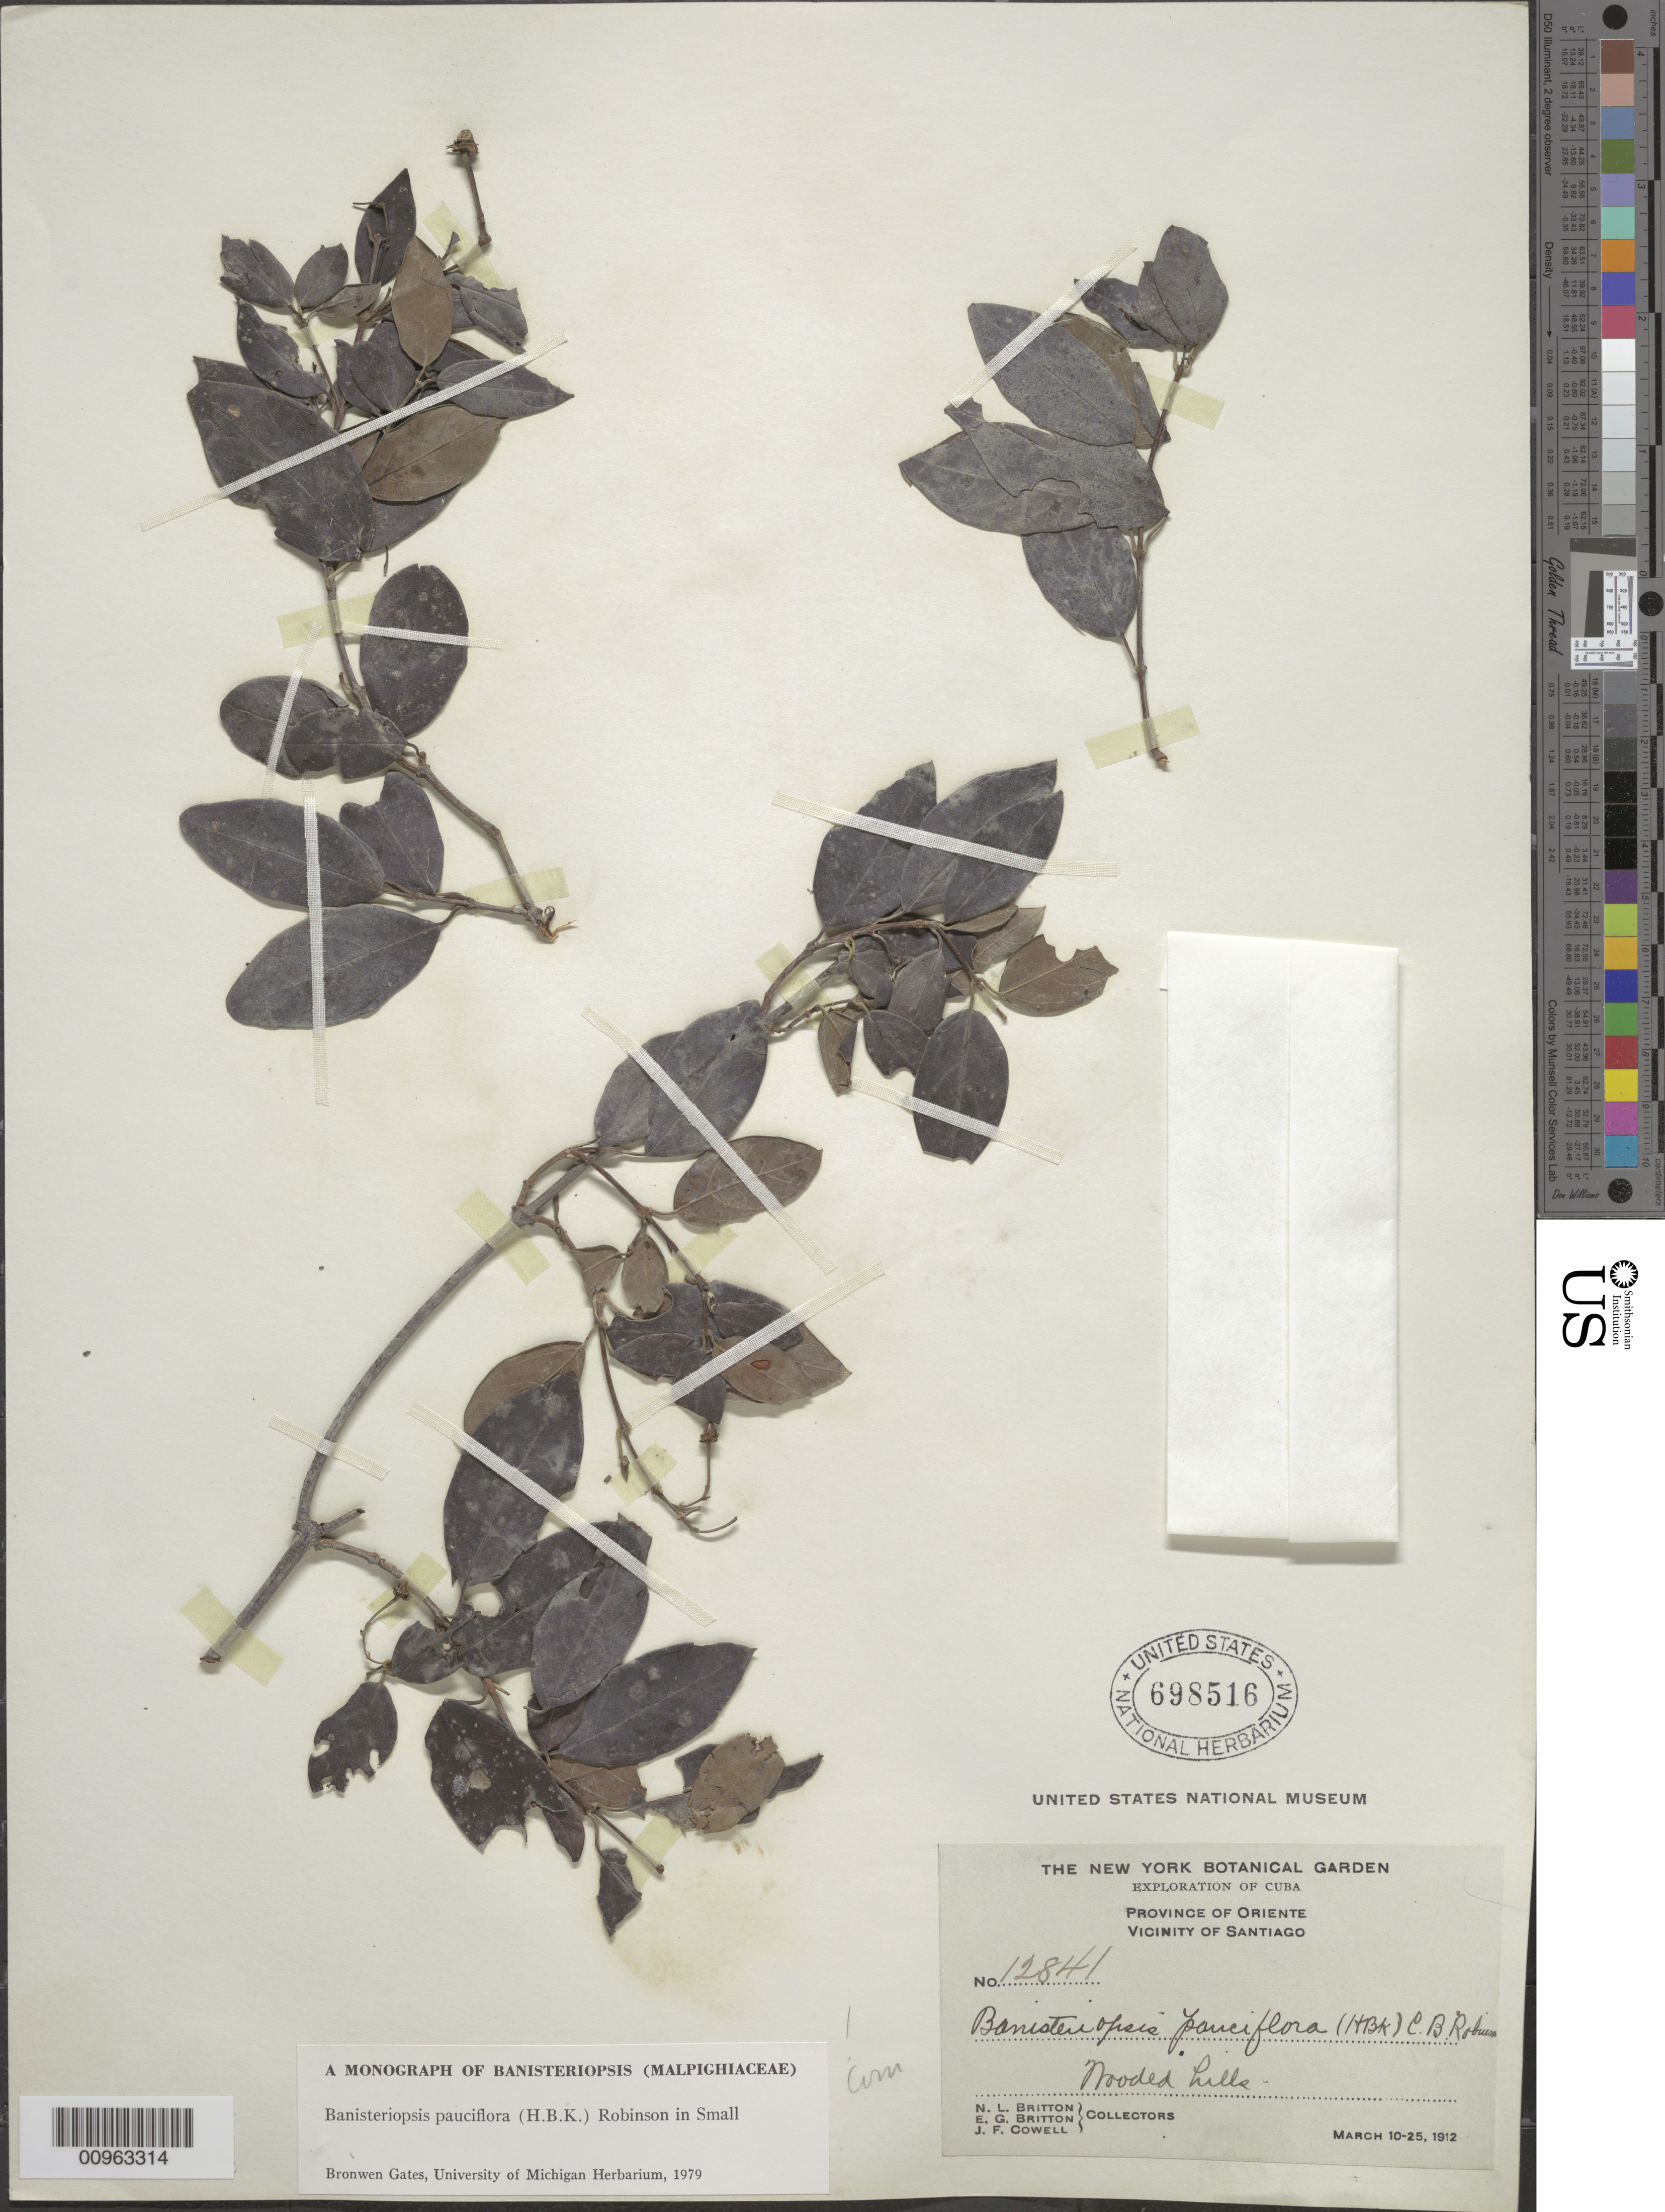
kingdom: Plantae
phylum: Tracheophyta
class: Magnoliopsida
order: Malpighiales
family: Malpighiaceae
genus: Banisteriopsis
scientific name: Banisteriopsis pauciflora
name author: (Kunth) C.B. Rob.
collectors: N. Britton, E. G. Britton & J. F. Cowell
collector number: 12841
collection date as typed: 10 Mar 1912 to 25 Mar 1912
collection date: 1912-03-10/1912-03-25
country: Cuba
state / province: Santiago de Cuba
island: Cuba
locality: Vicinity of Santiago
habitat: Wooded hills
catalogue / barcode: US 698516